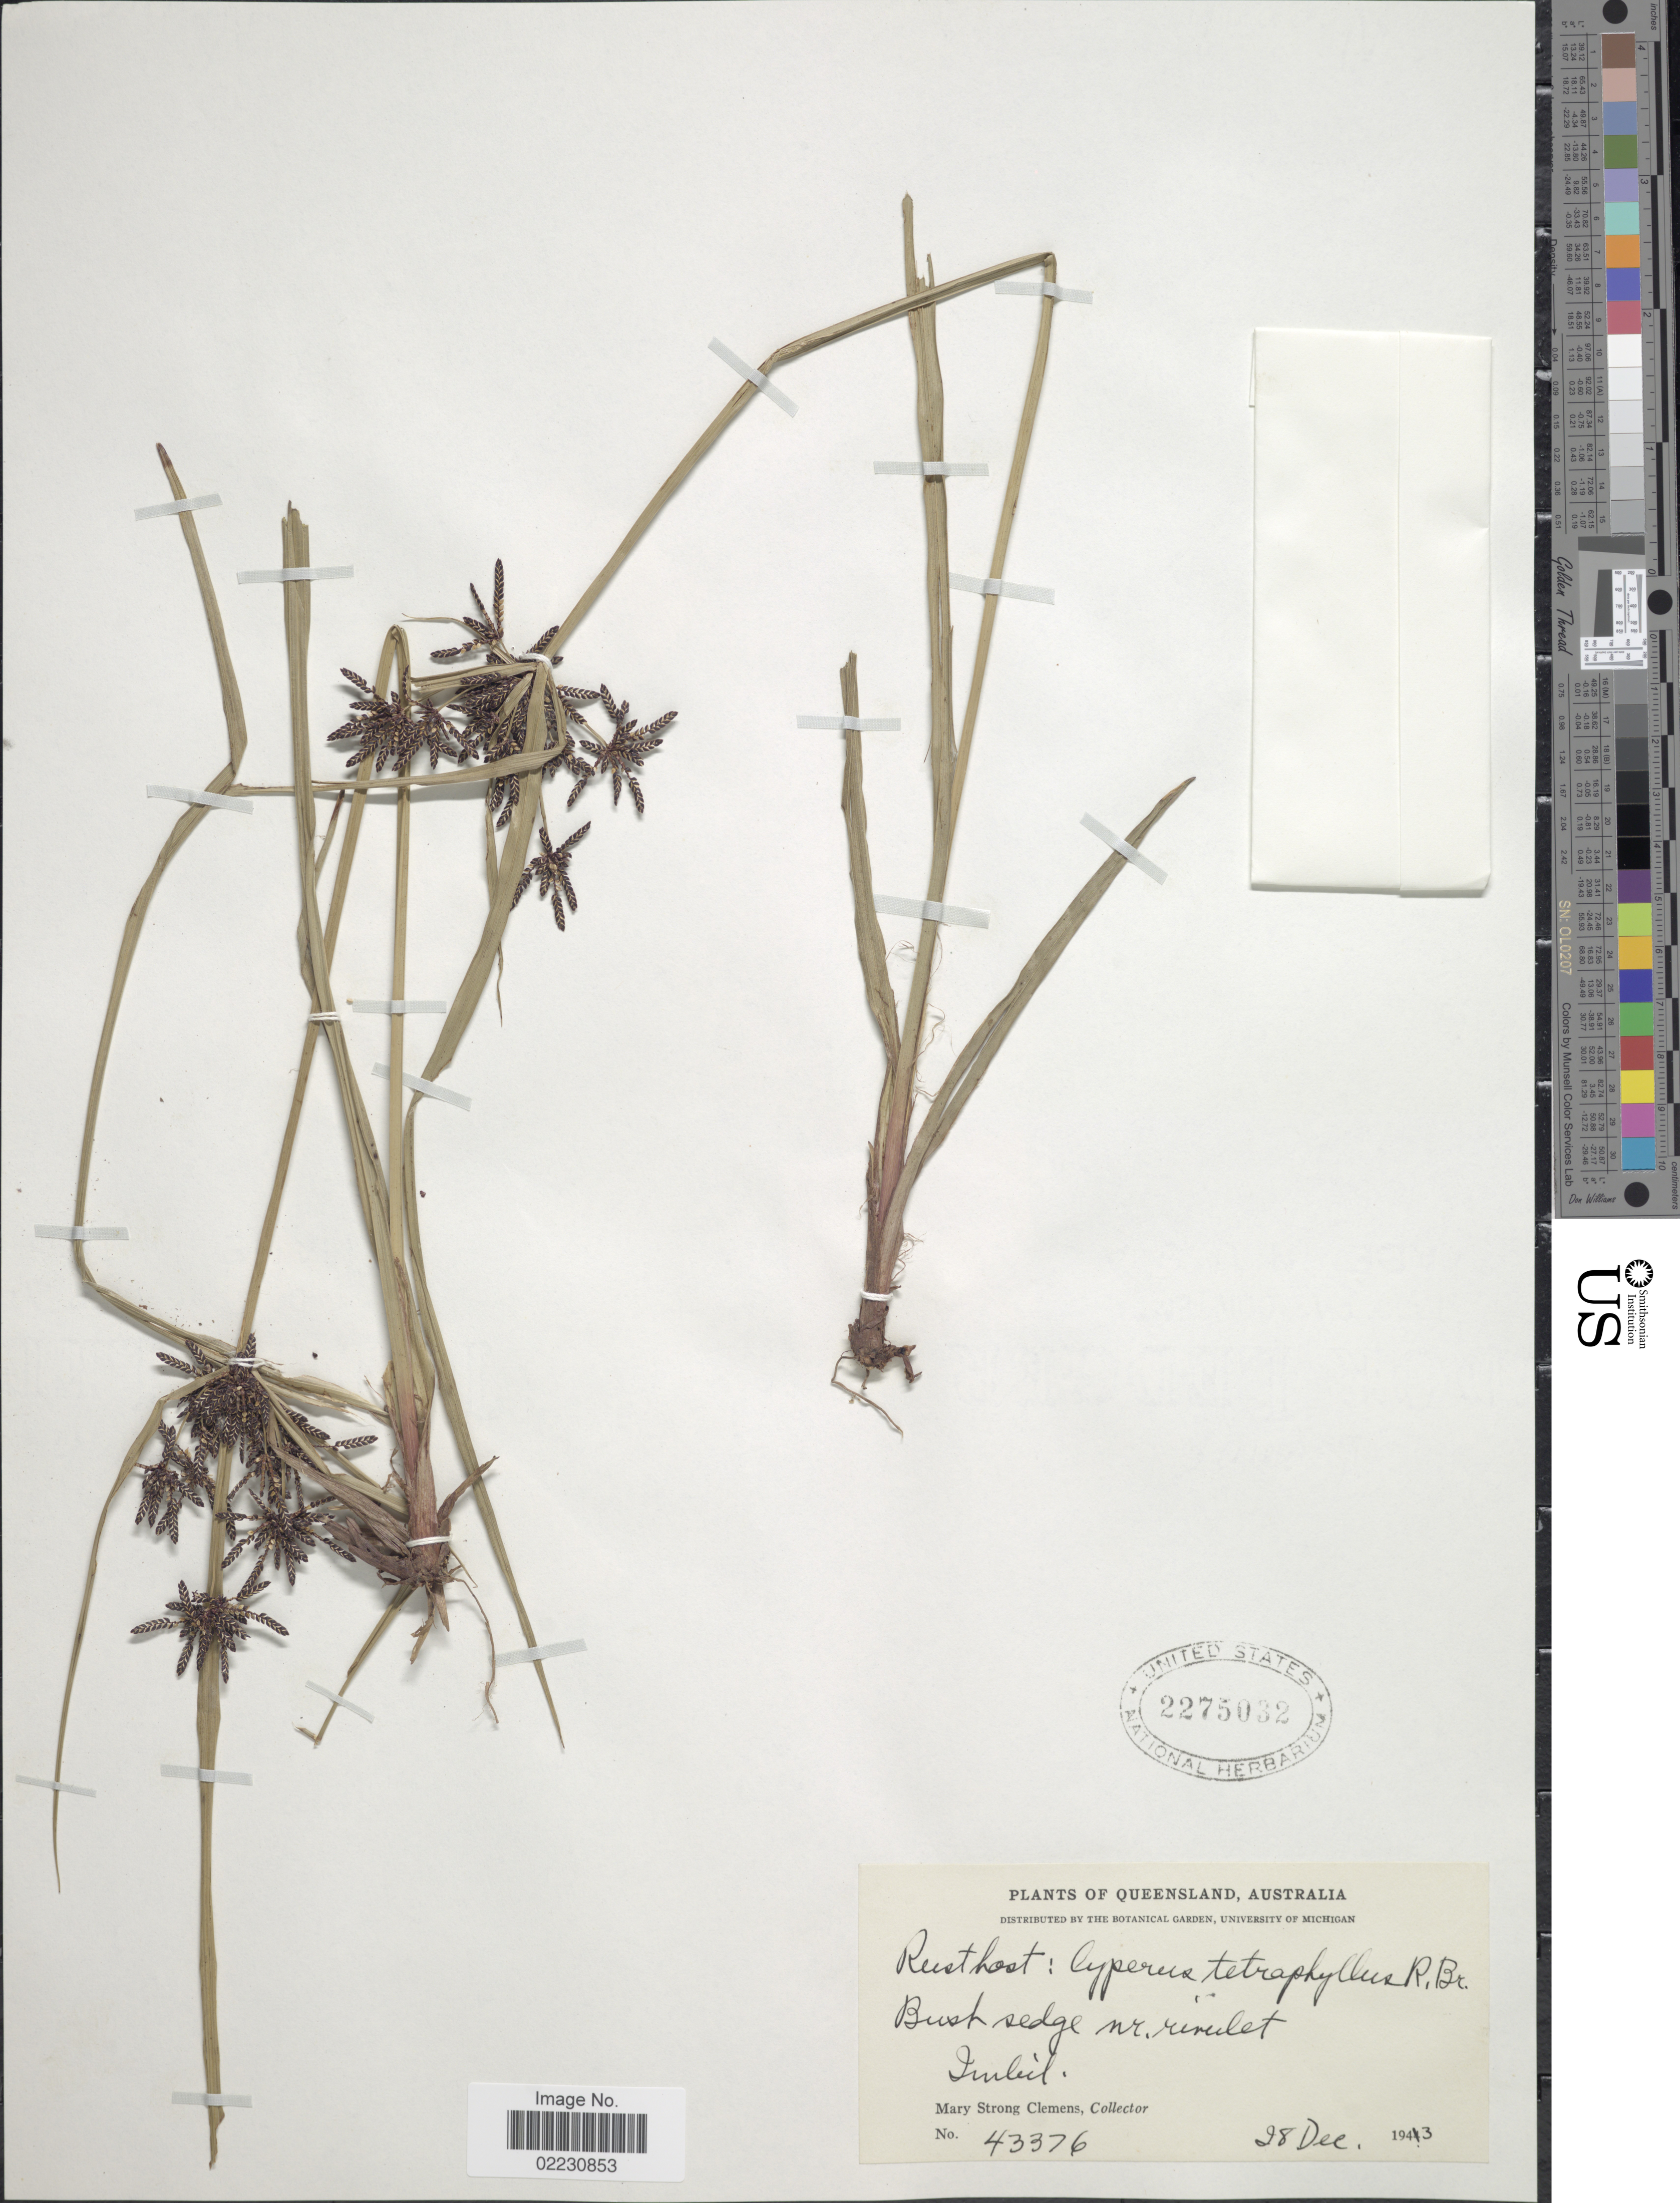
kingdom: Plantae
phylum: Tracheophyta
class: Liliopsida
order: Poales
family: Cyperaceae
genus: Cyperus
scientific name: Cyperus tetraphyllus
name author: R. Br.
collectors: M. S. Clemens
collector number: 43376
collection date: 1943-12-28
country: Australia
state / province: Queensland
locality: Rusthost. bush sedge nr. rivulet Imbil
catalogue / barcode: US 2275032